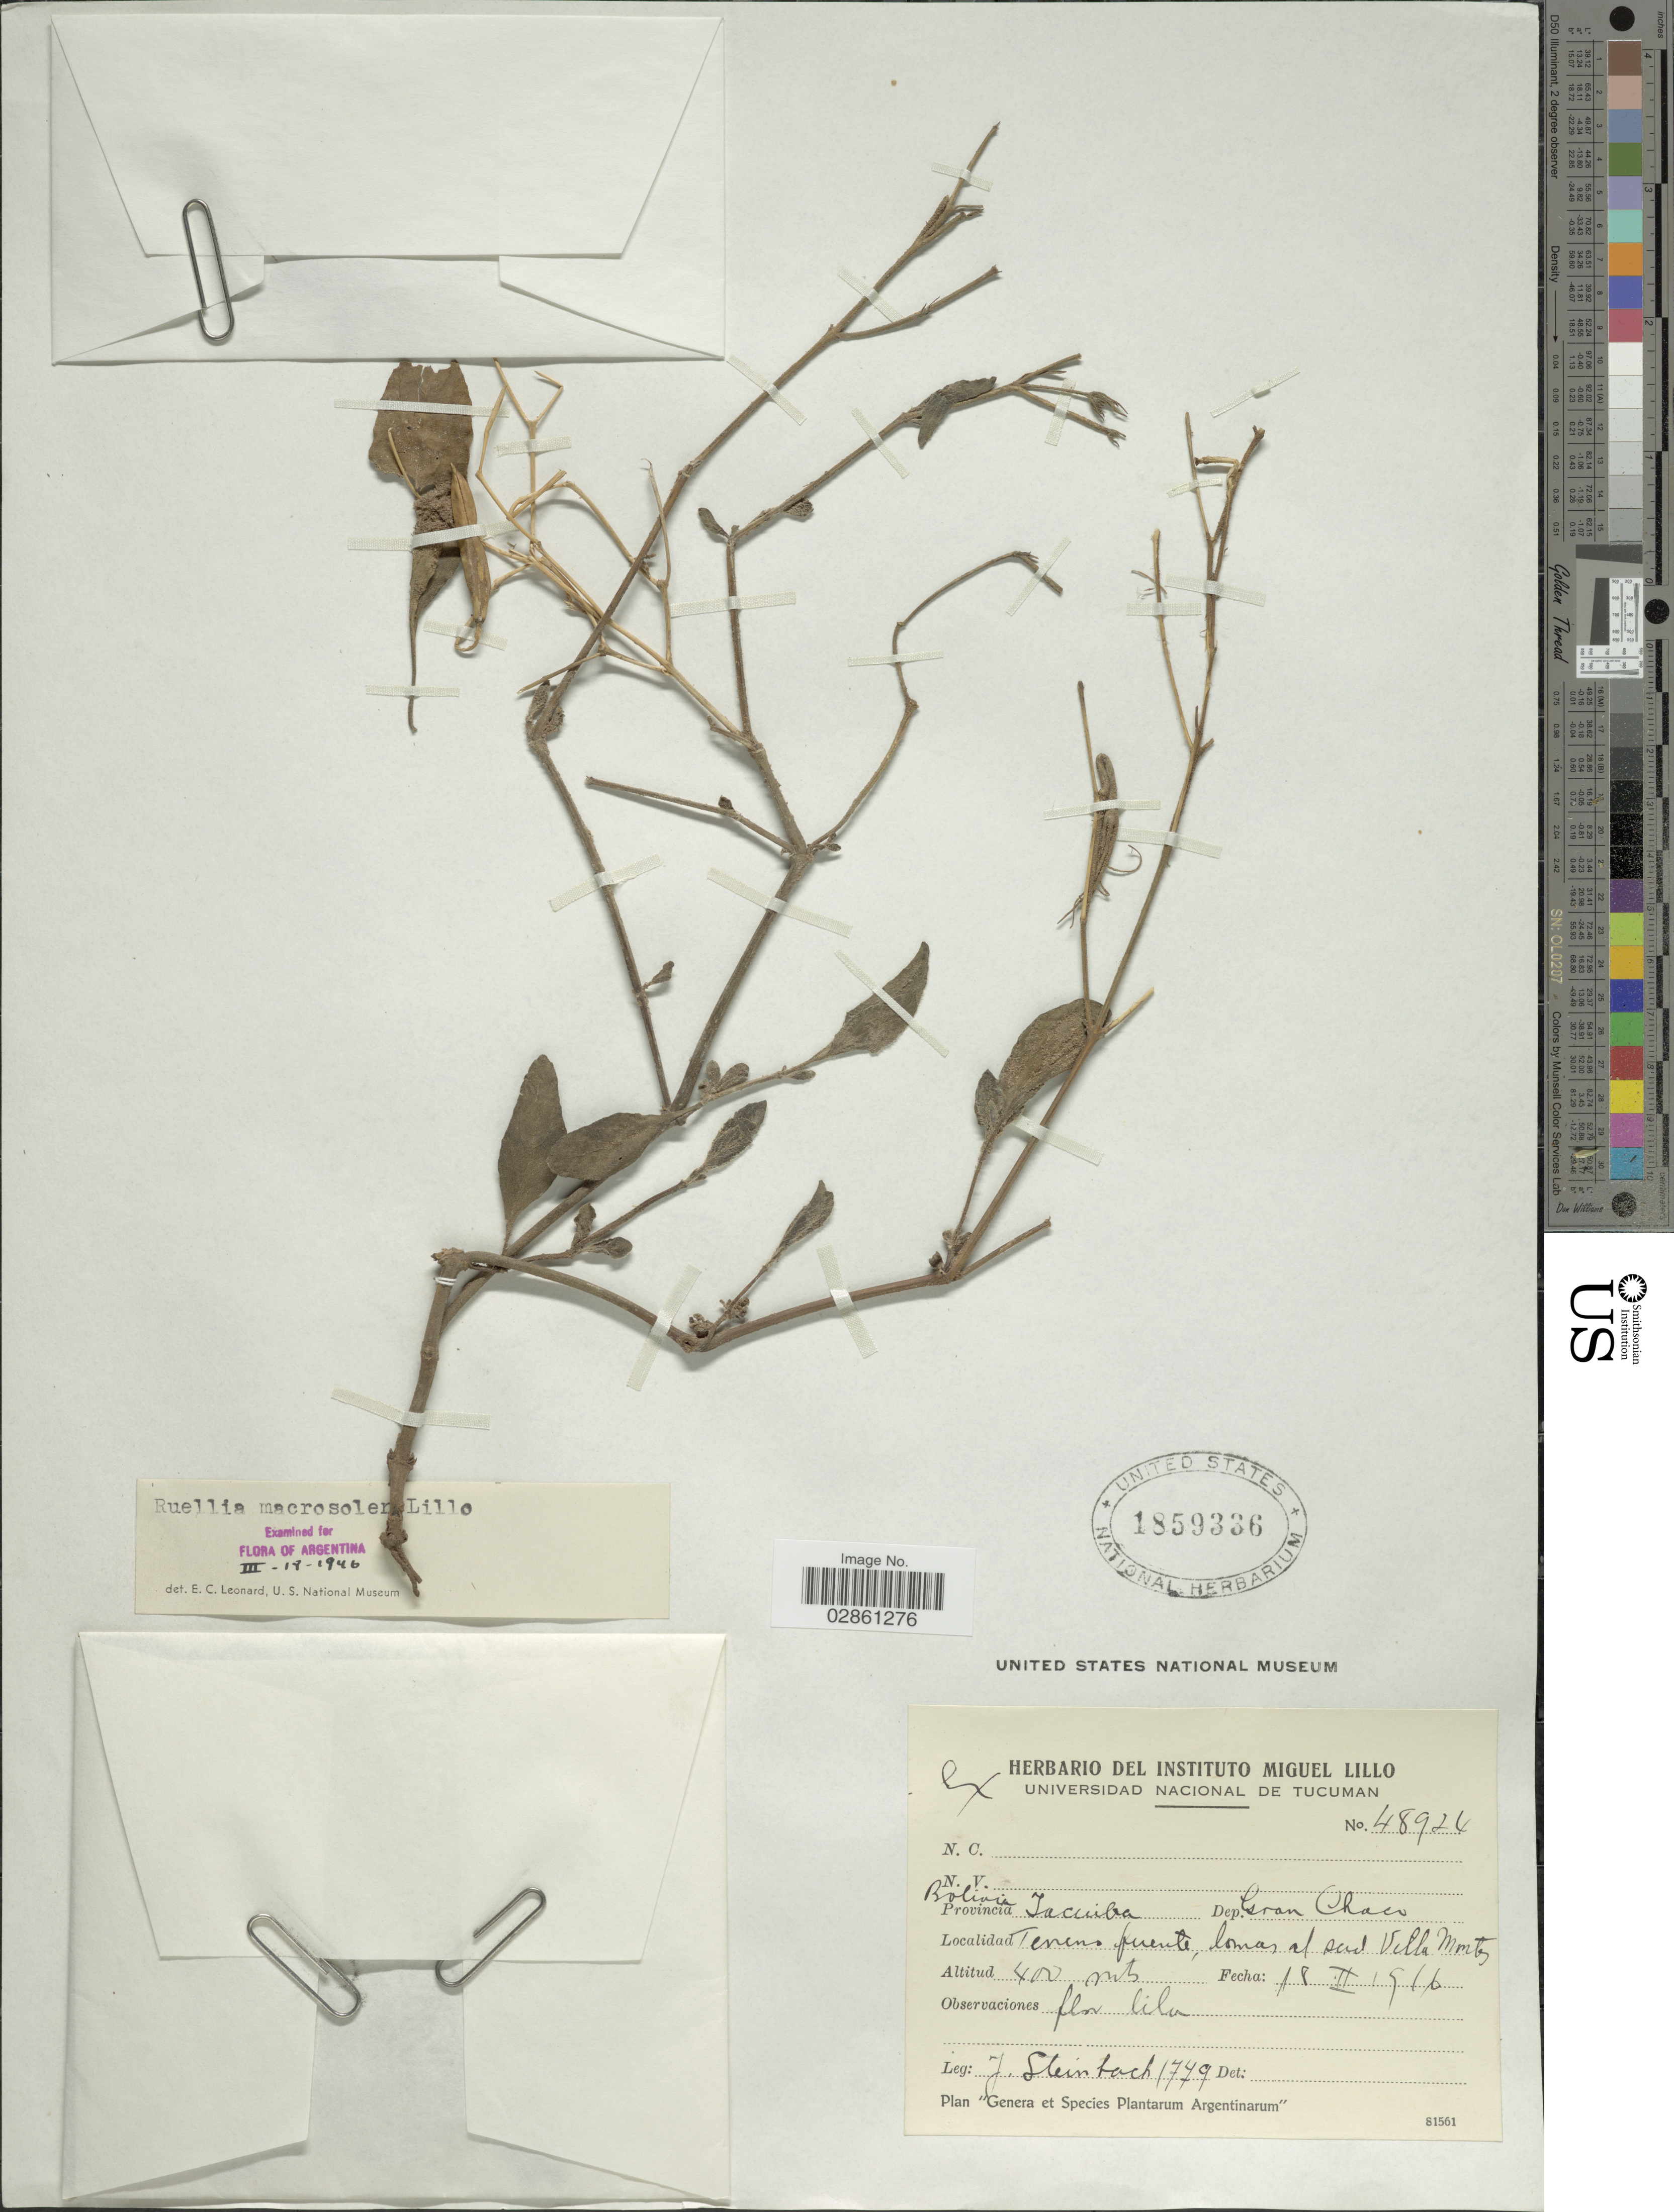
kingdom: Plantae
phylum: Tracheophyta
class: Magnoliopsida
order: Lamiales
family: Acanthaceae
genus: Ruellia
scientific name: Ruellia macrosolen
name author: Lillo ex C. Ezcurra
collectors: J. Steinbach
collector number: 1779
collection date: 1916-02-18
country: Bolivia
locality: Provincia Tacuiba, Dep. Gran Chaco, Teneno fuente, lomas al sud Villa Montes.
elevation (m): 400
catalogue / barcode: US 1859336